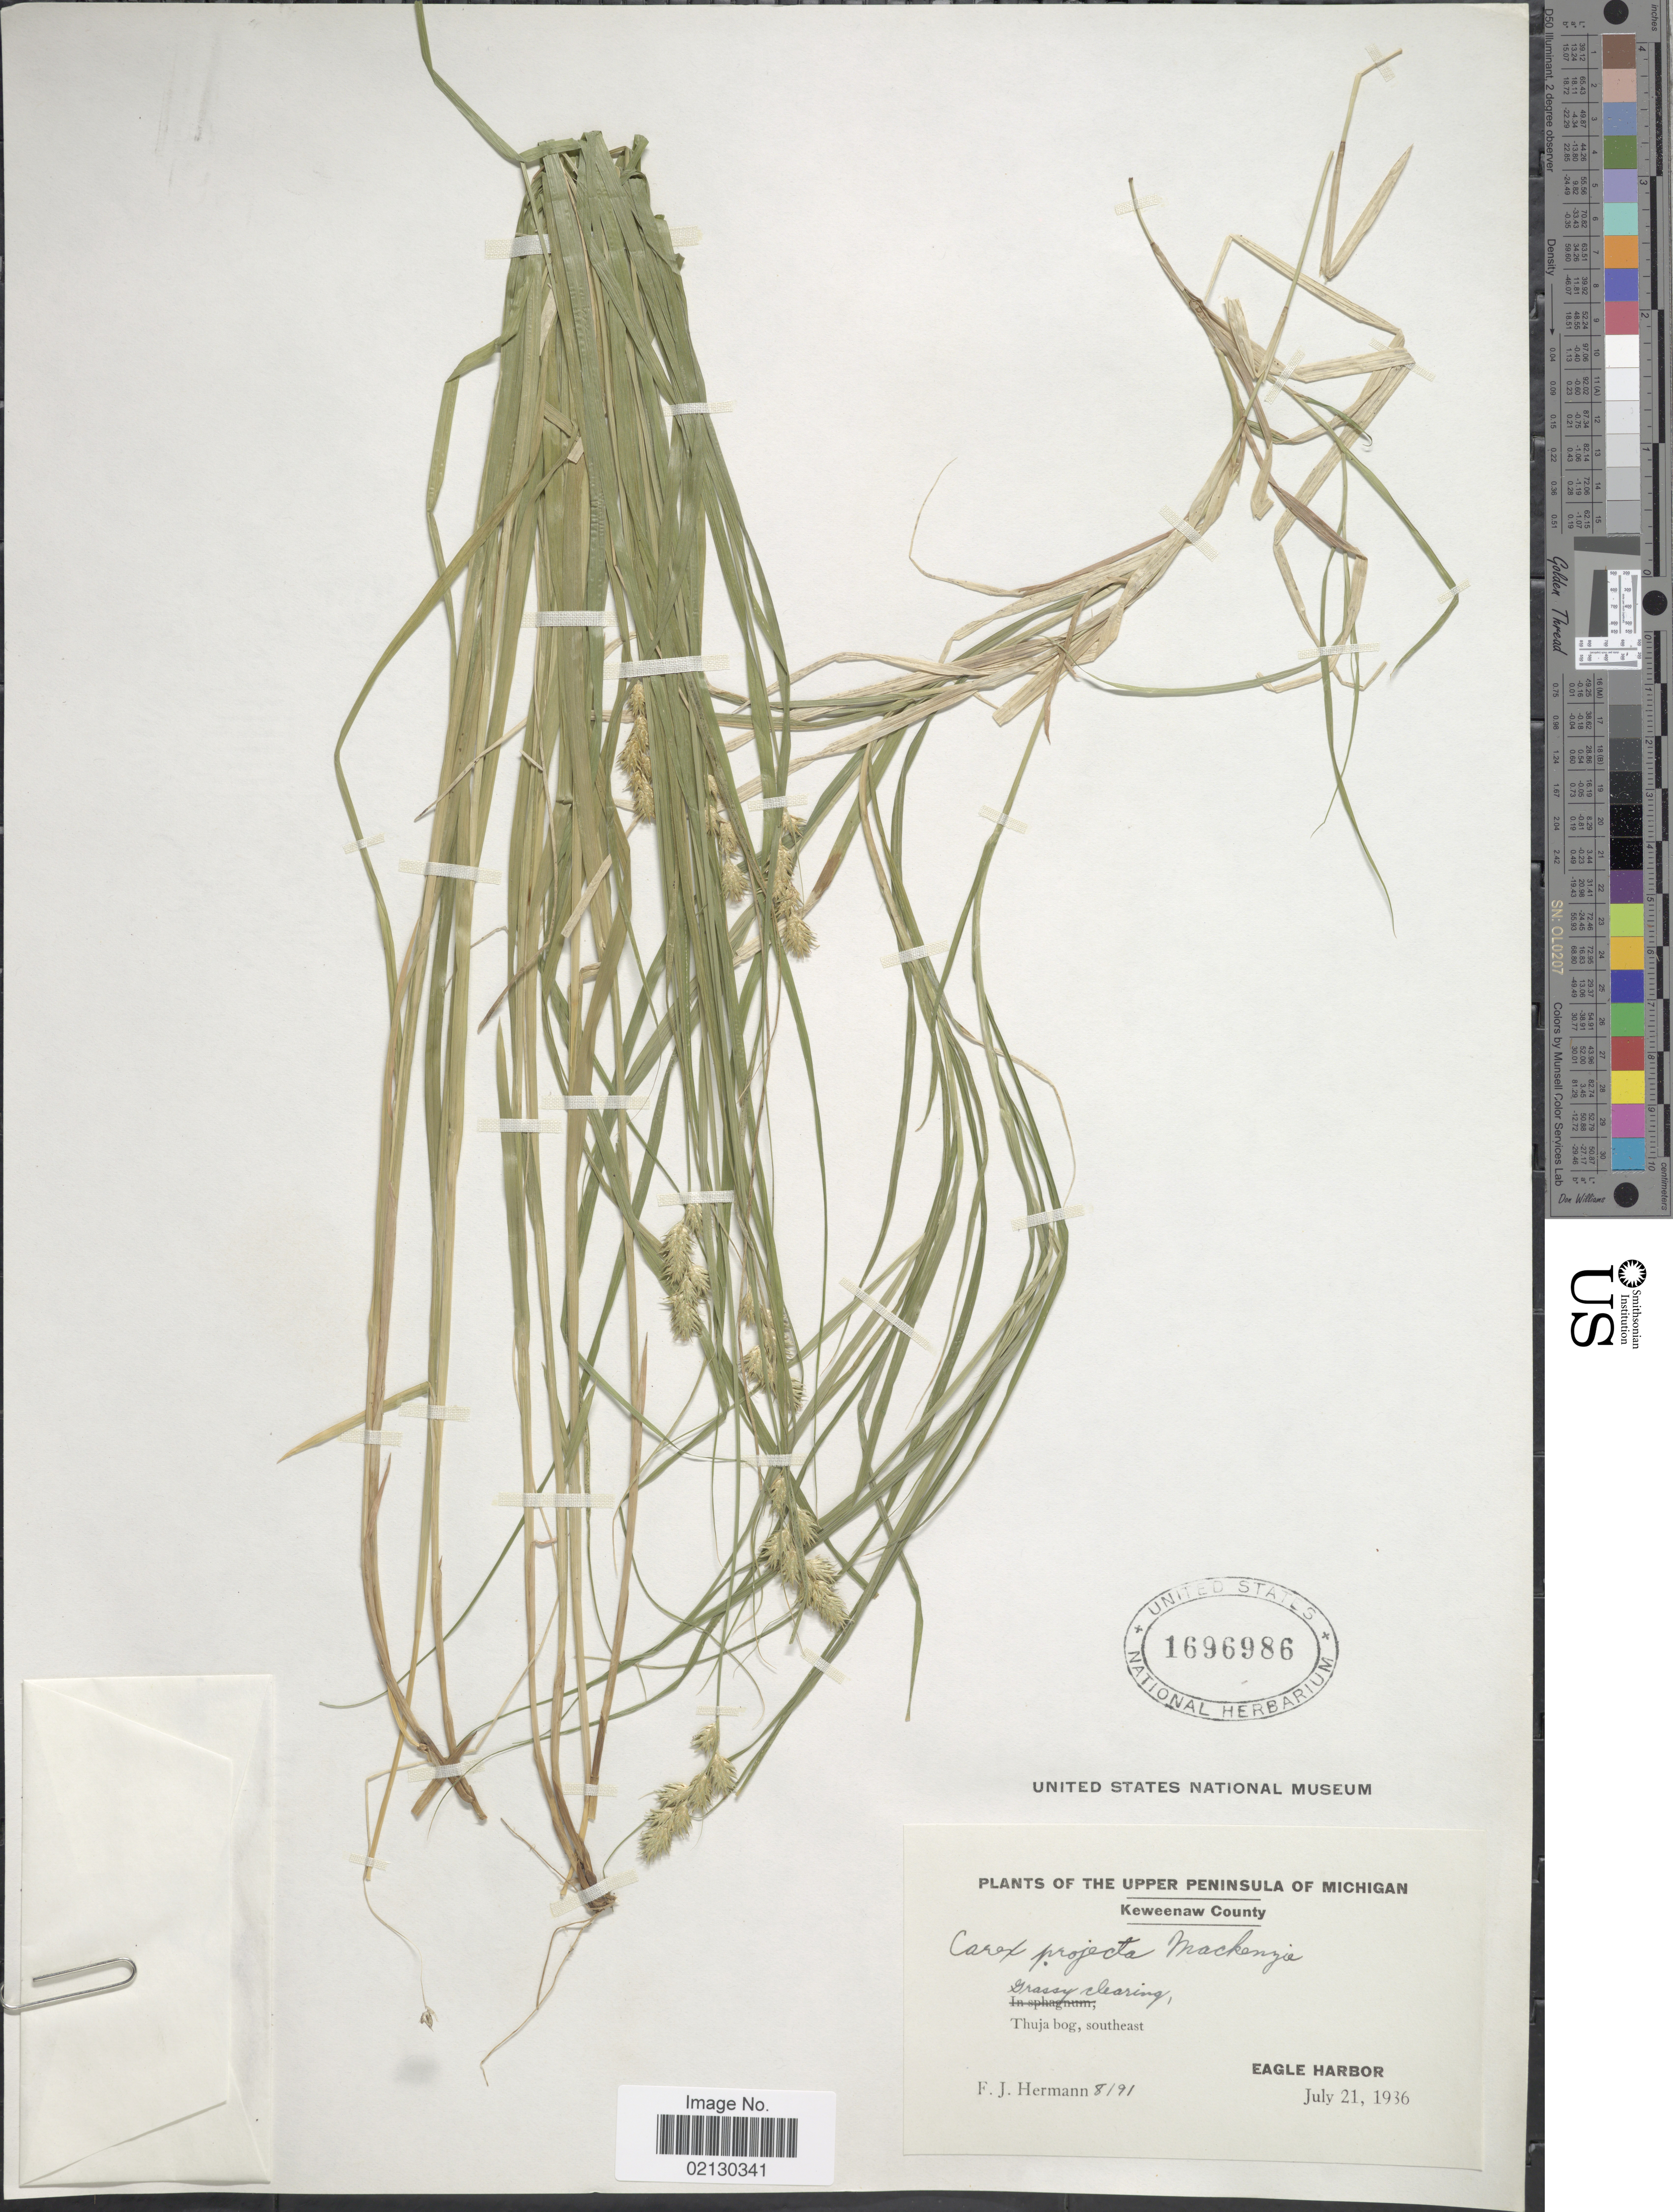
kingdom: Plantae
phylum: Tracheophyta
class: Liliopsida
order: Poales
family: Cyperaceae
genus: Carex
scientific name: Carex projecta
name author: Mack.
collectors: F. J. Hermann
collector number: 8191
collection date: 1936-07-21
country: United States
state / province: Michigan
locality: The Upper Peninsula of Michigan. Keweenaw County. Thuja bog, southeast Eagle Harbor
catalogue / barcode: US 1696986